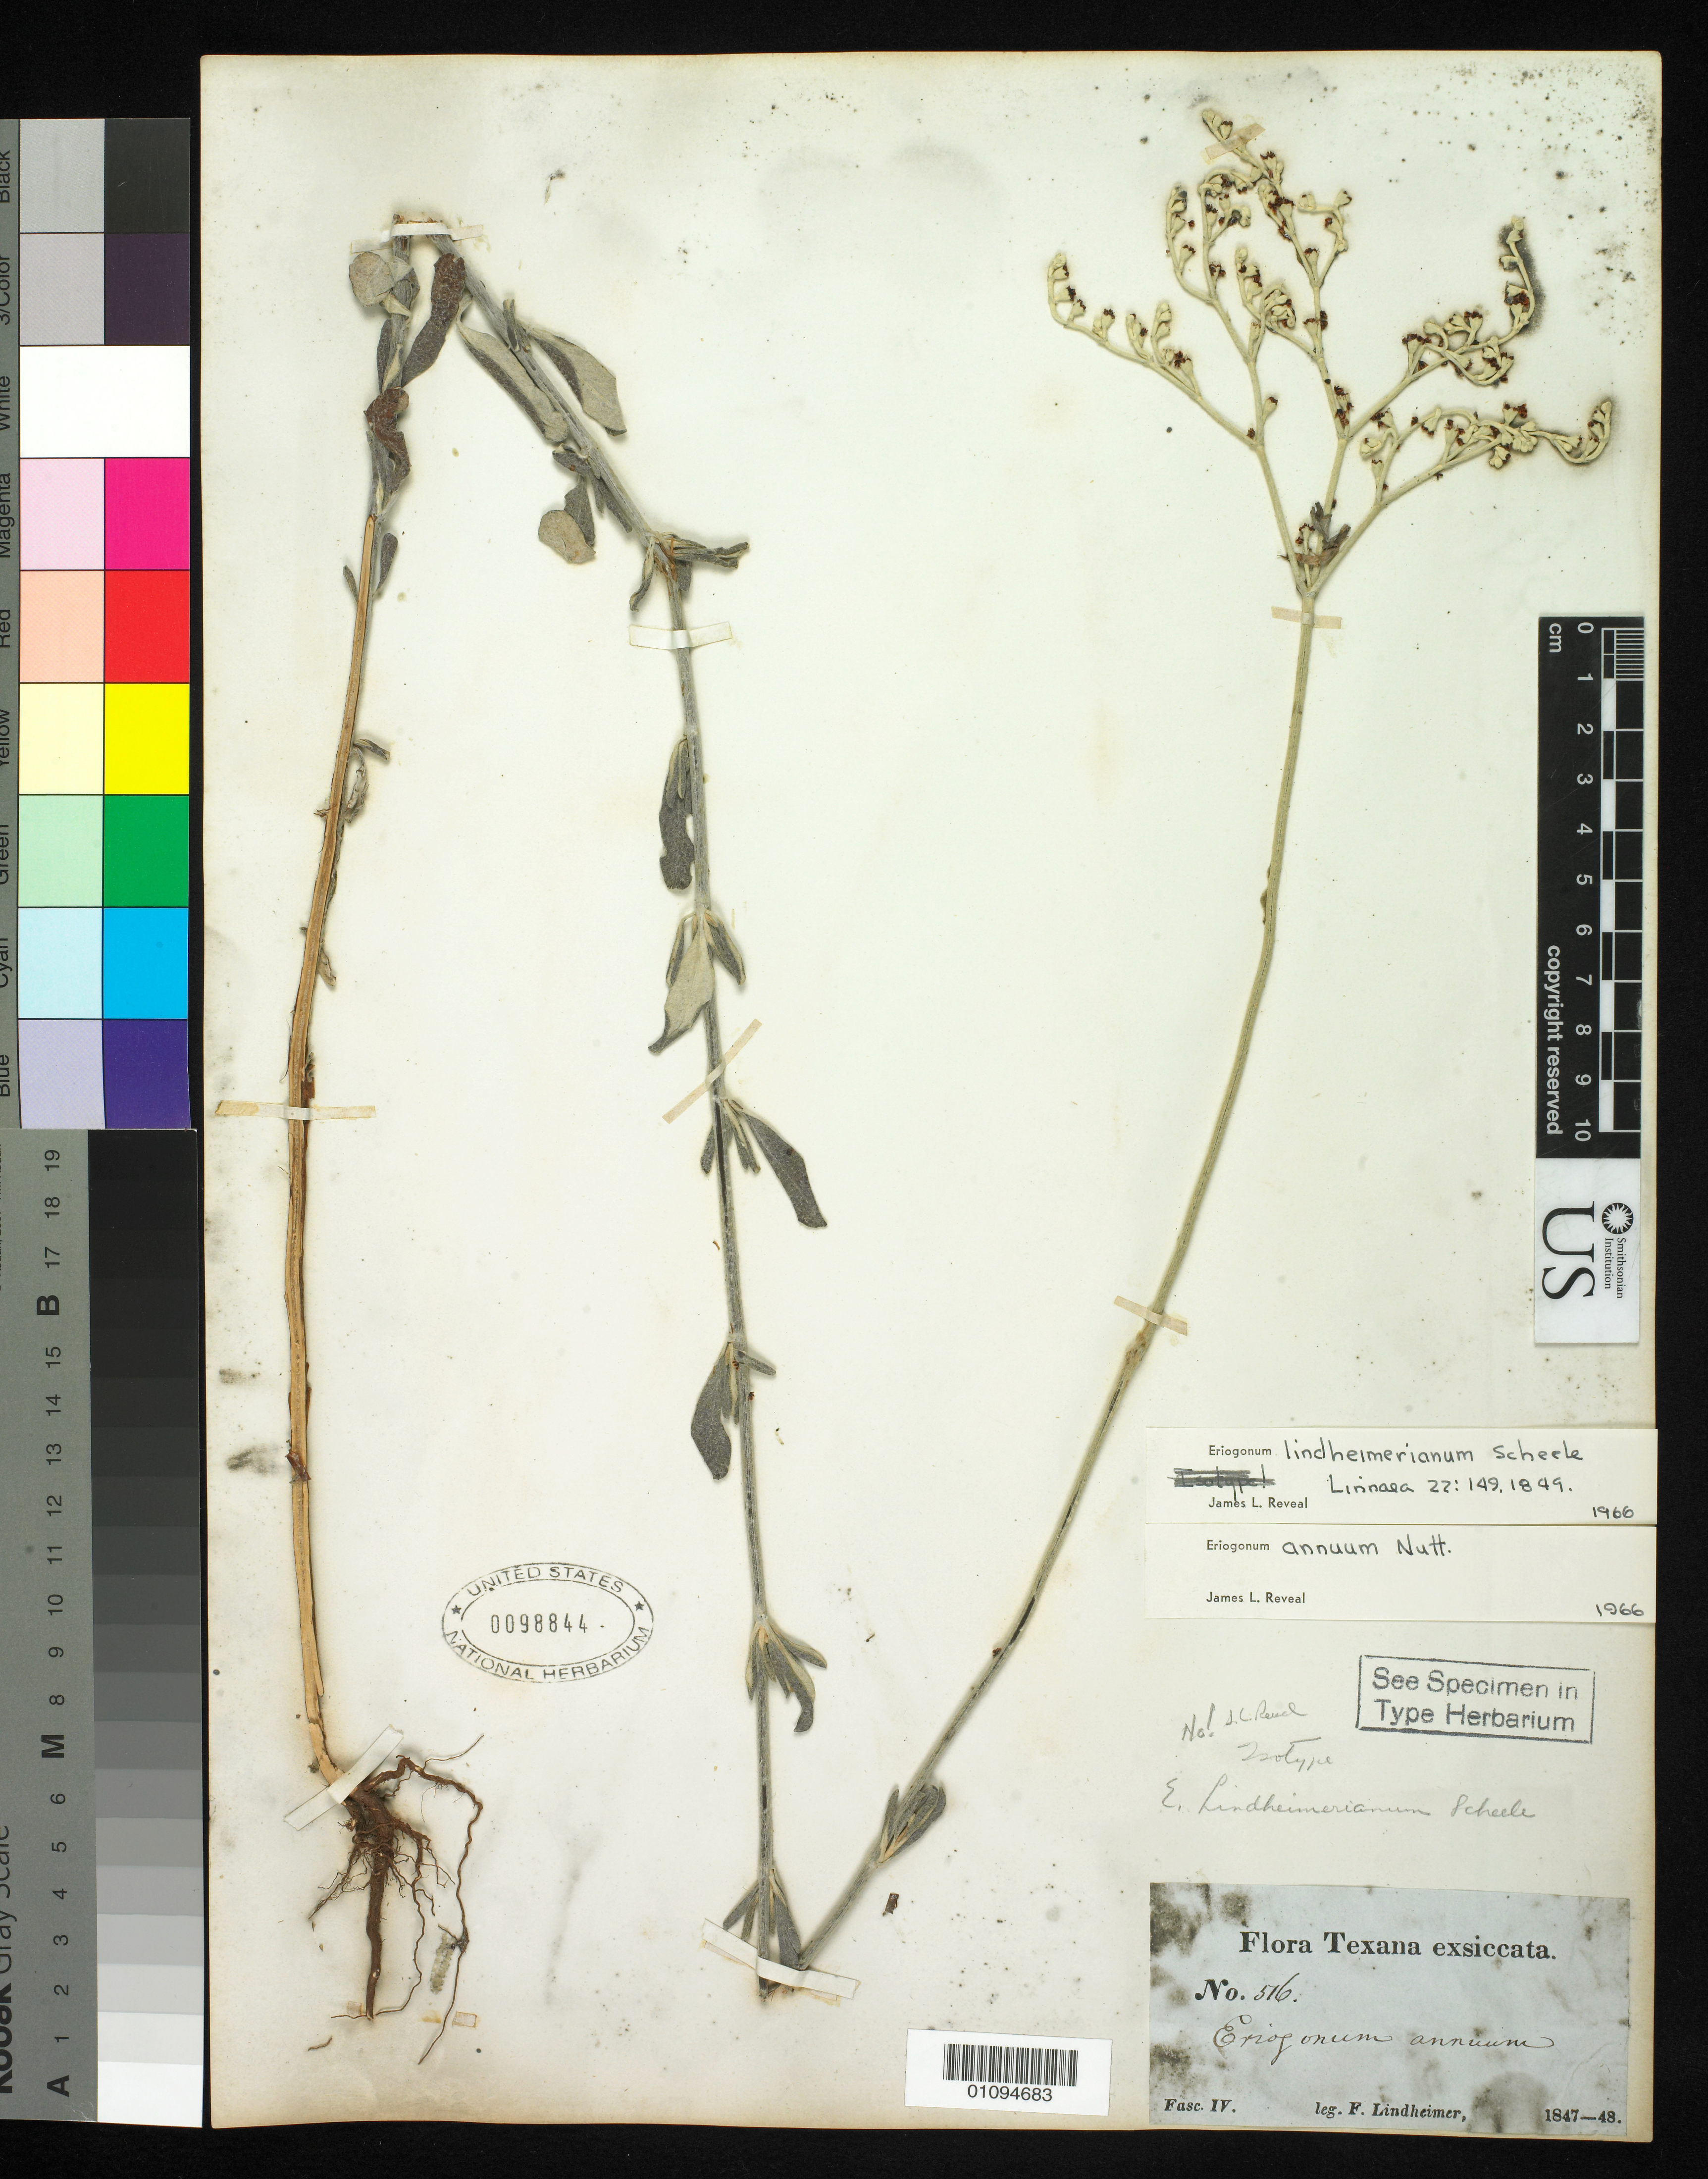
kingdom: Plantae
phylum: Tracheophyta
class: Magnoliopsida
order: Caryophyllales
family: Polygonaceae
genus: Eriogonum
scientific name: Eriogonum lindheimerianum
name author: Scheele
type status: Possible Type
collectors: F. J. Lindheimer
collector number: IV 516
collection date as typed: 1847 to -- --- 1848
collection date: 1847/1848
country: United States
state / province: Texas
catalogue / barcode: US 98844